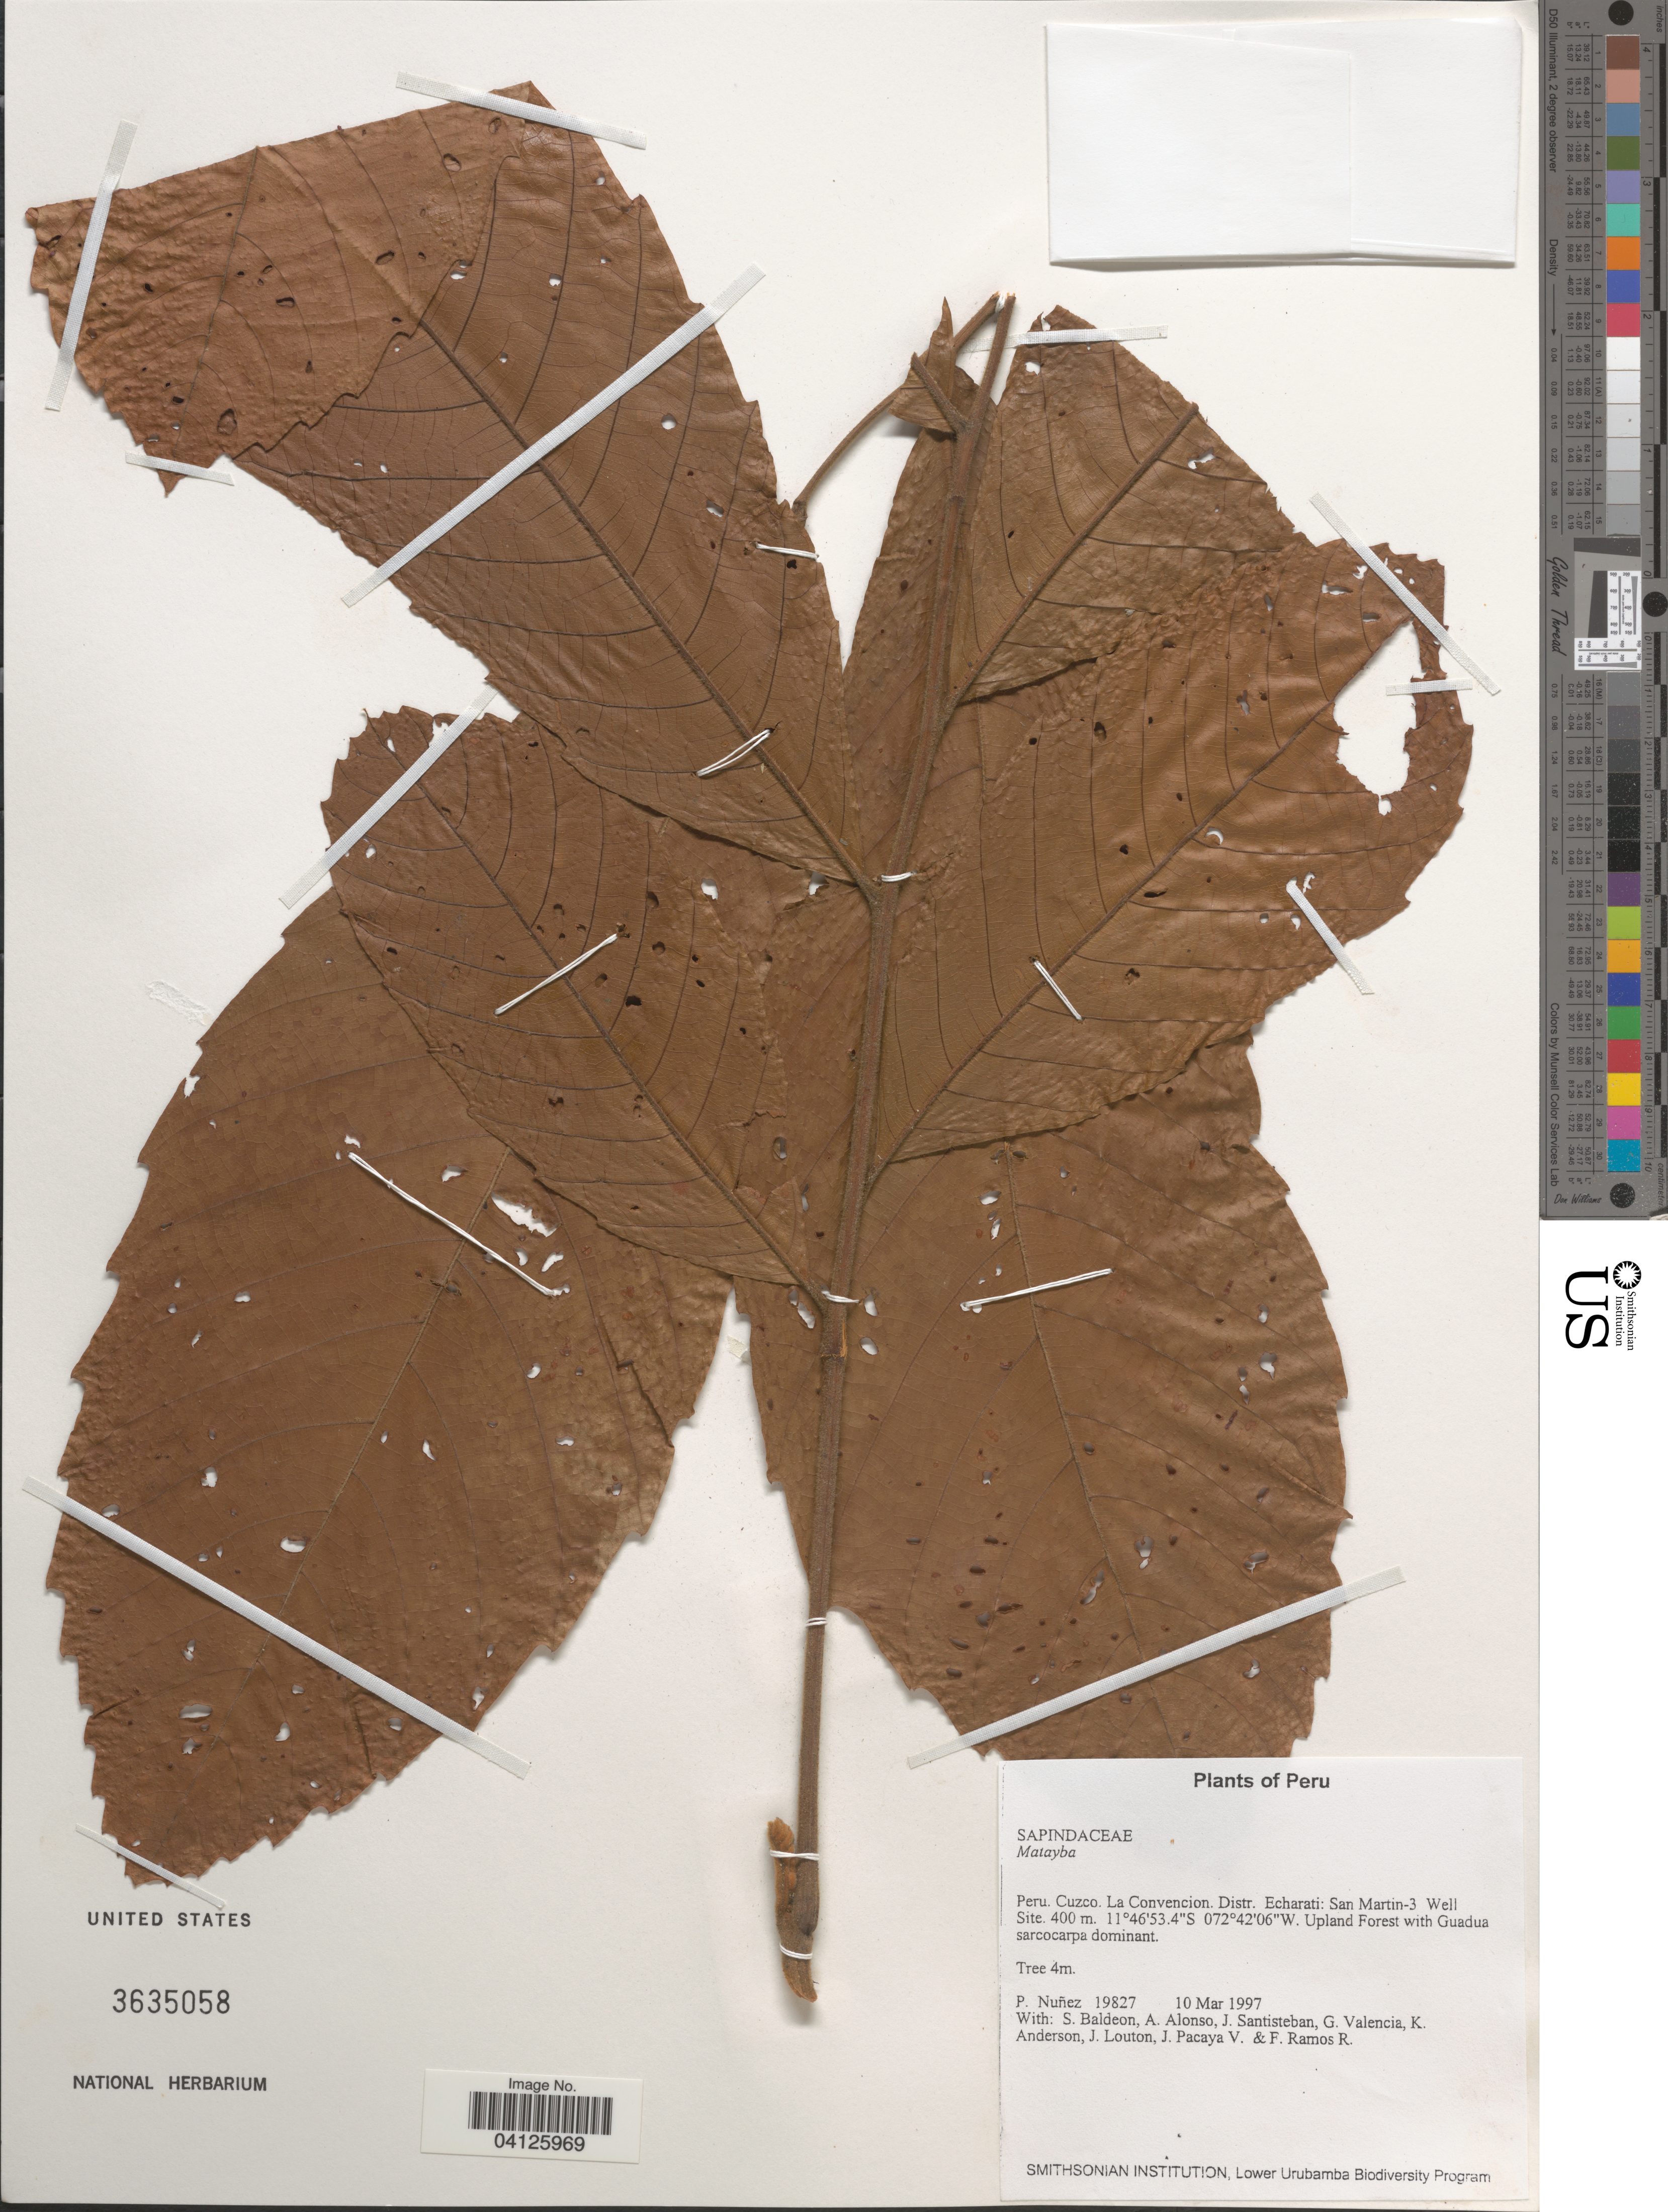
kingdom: Plantae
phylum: Tracheophyta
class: Magnoliopsida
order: Sapindales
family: Sapindaceae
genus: Cupania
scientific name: Cupania hirsuta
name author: Radlk.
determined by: Acevedo-Rodriguez, P., (US), Smithsonian Institution - National Museum of Natural History (UNITED STATES)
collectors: P. Nuñez V., S. Baldeon, A. Alonso, J. Santisteban & et al.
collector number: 19827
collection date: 1997-03-10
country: Peru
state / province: Cusco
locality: Cuzco. La Convencion. Distr. Echarati: San Martin-3 Well Site.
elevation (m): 400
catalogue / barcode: US 3635058